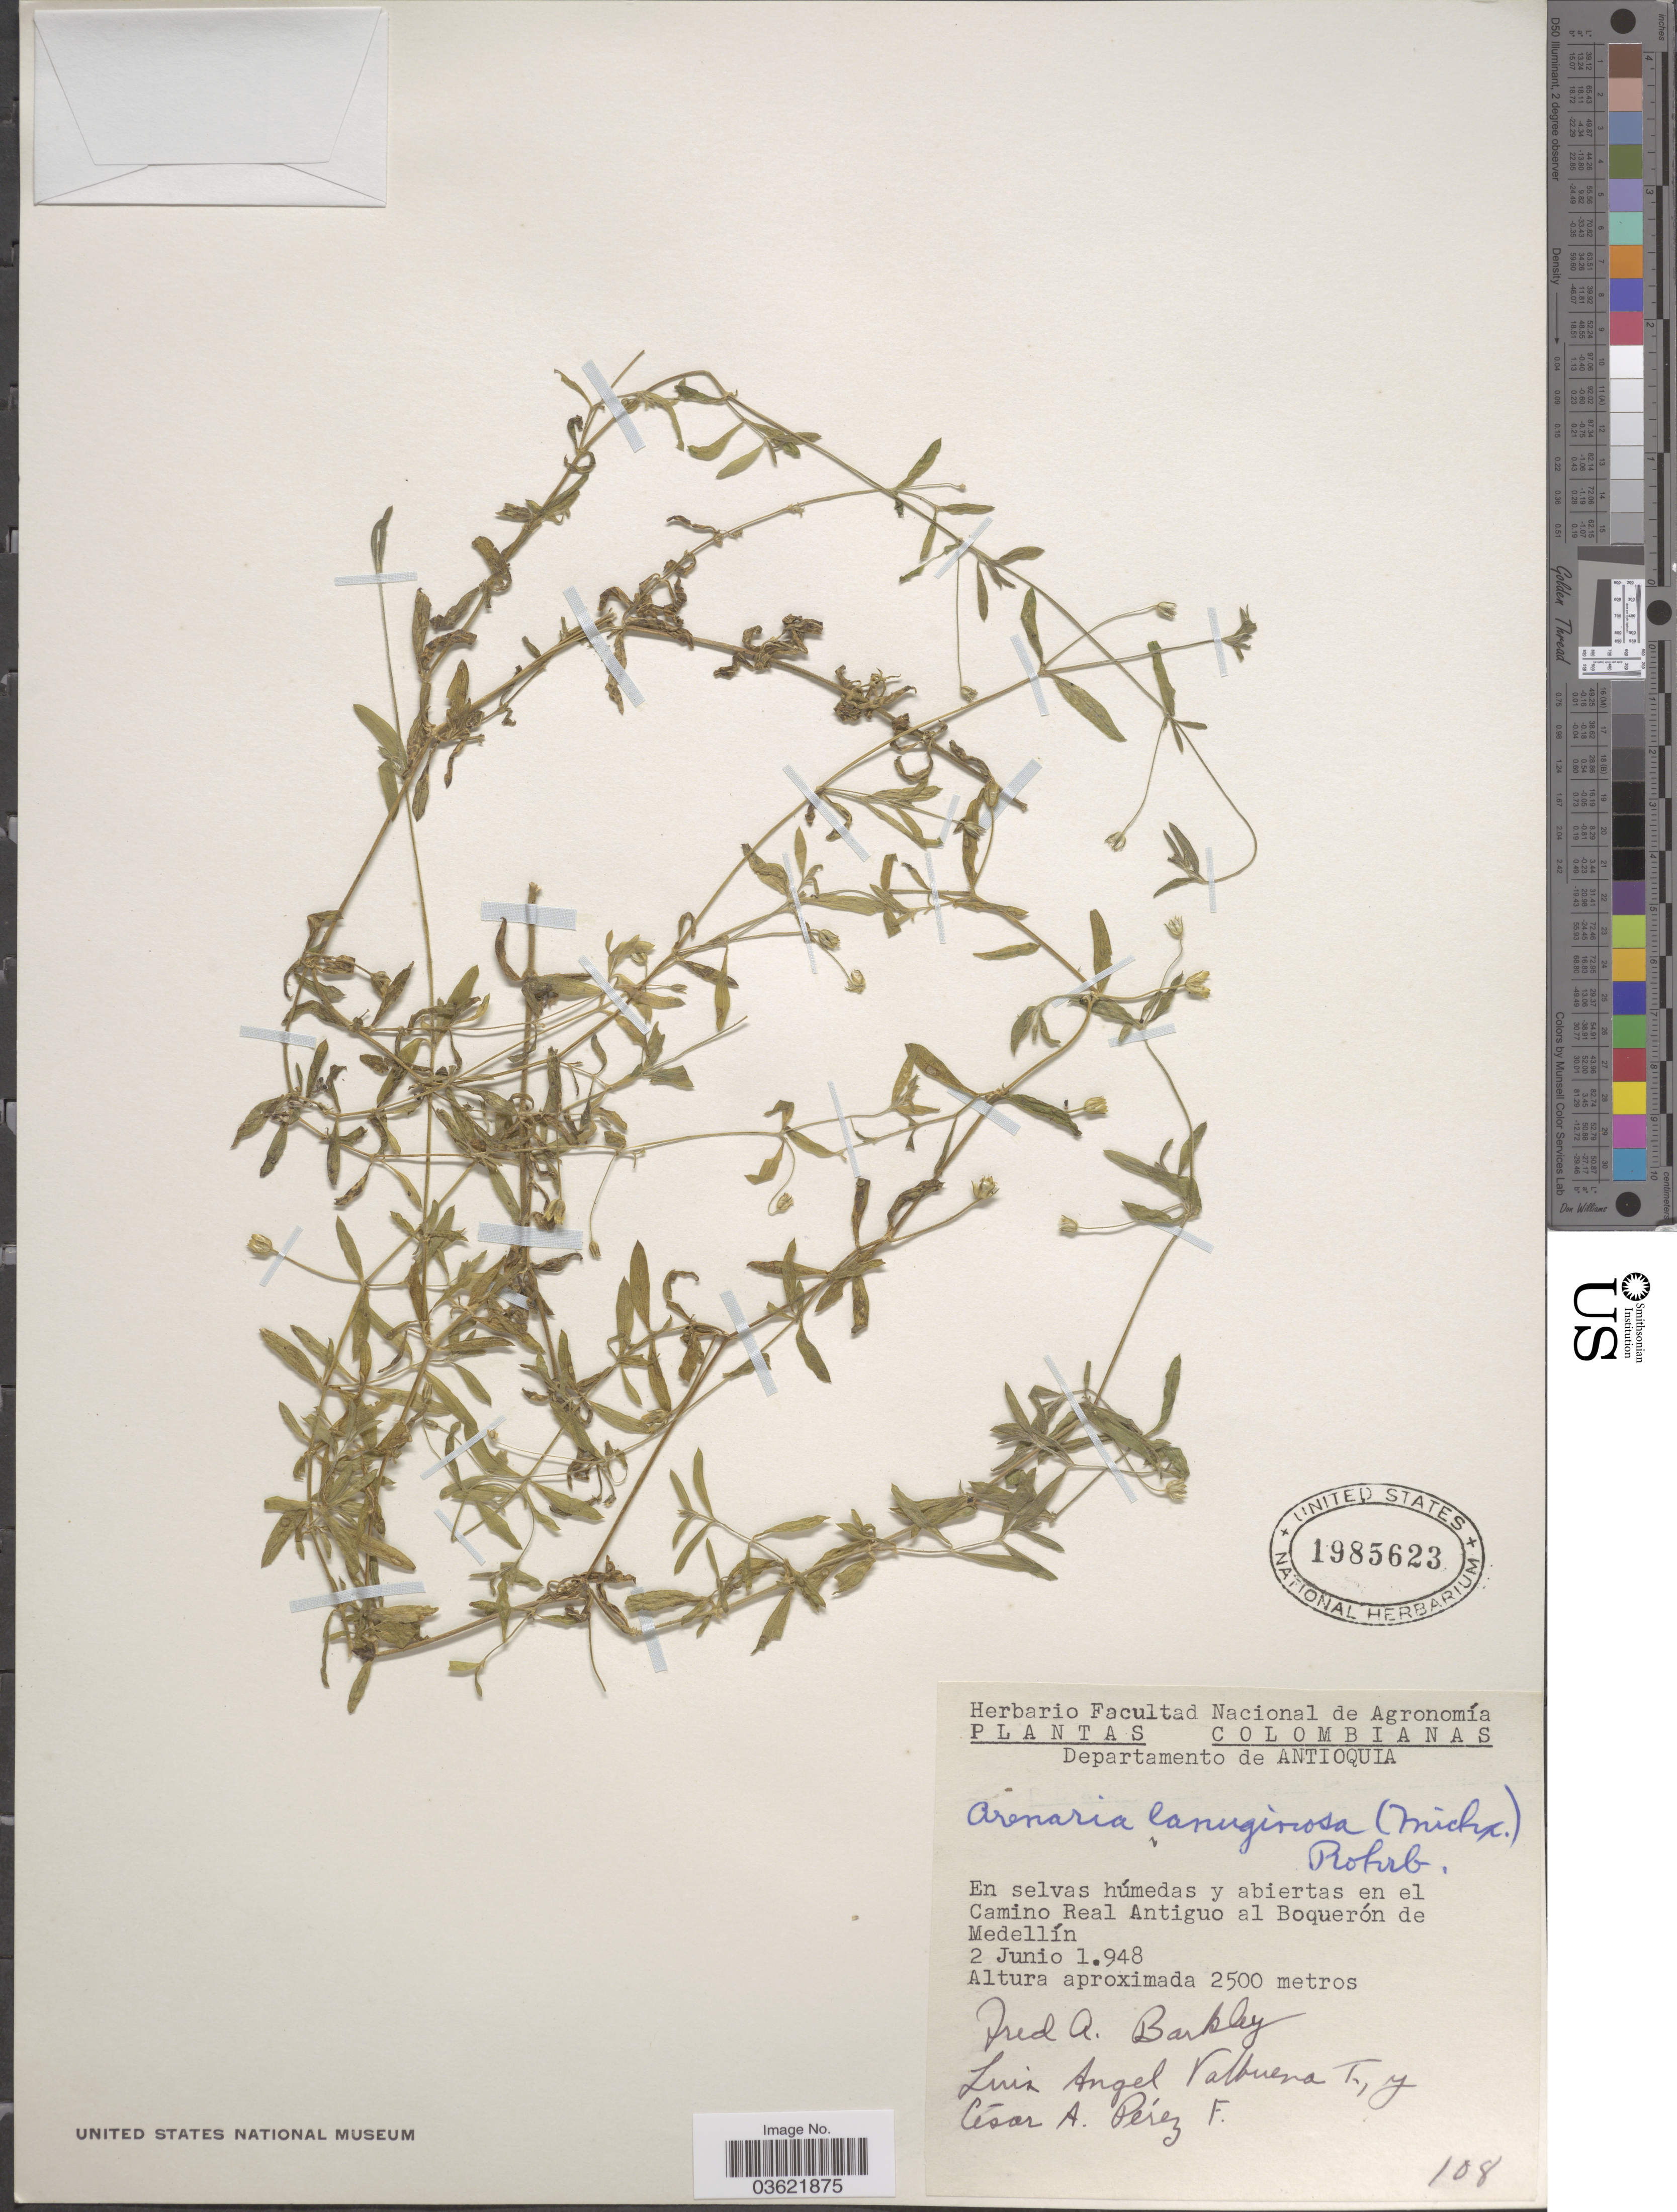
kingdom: Plantae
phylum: Tracheophyta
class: Magnoliopsida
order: Caryophyllales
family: Caryophyllaceae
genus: Arenaria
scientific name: Arenaria lanuginosa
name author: (Michx.) Rohrb.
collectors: F. A. Barkley, L. Valbuena T. & C. Pérez F.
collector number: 108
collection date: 1948-06-02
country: Colombia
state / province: Antioquia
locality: Departamento de Antioquia. En selvas húmedas y abiertas en el Camino Real Antiguo al Boquerón de Medellín.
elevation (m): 2500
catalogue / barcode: US 1985623